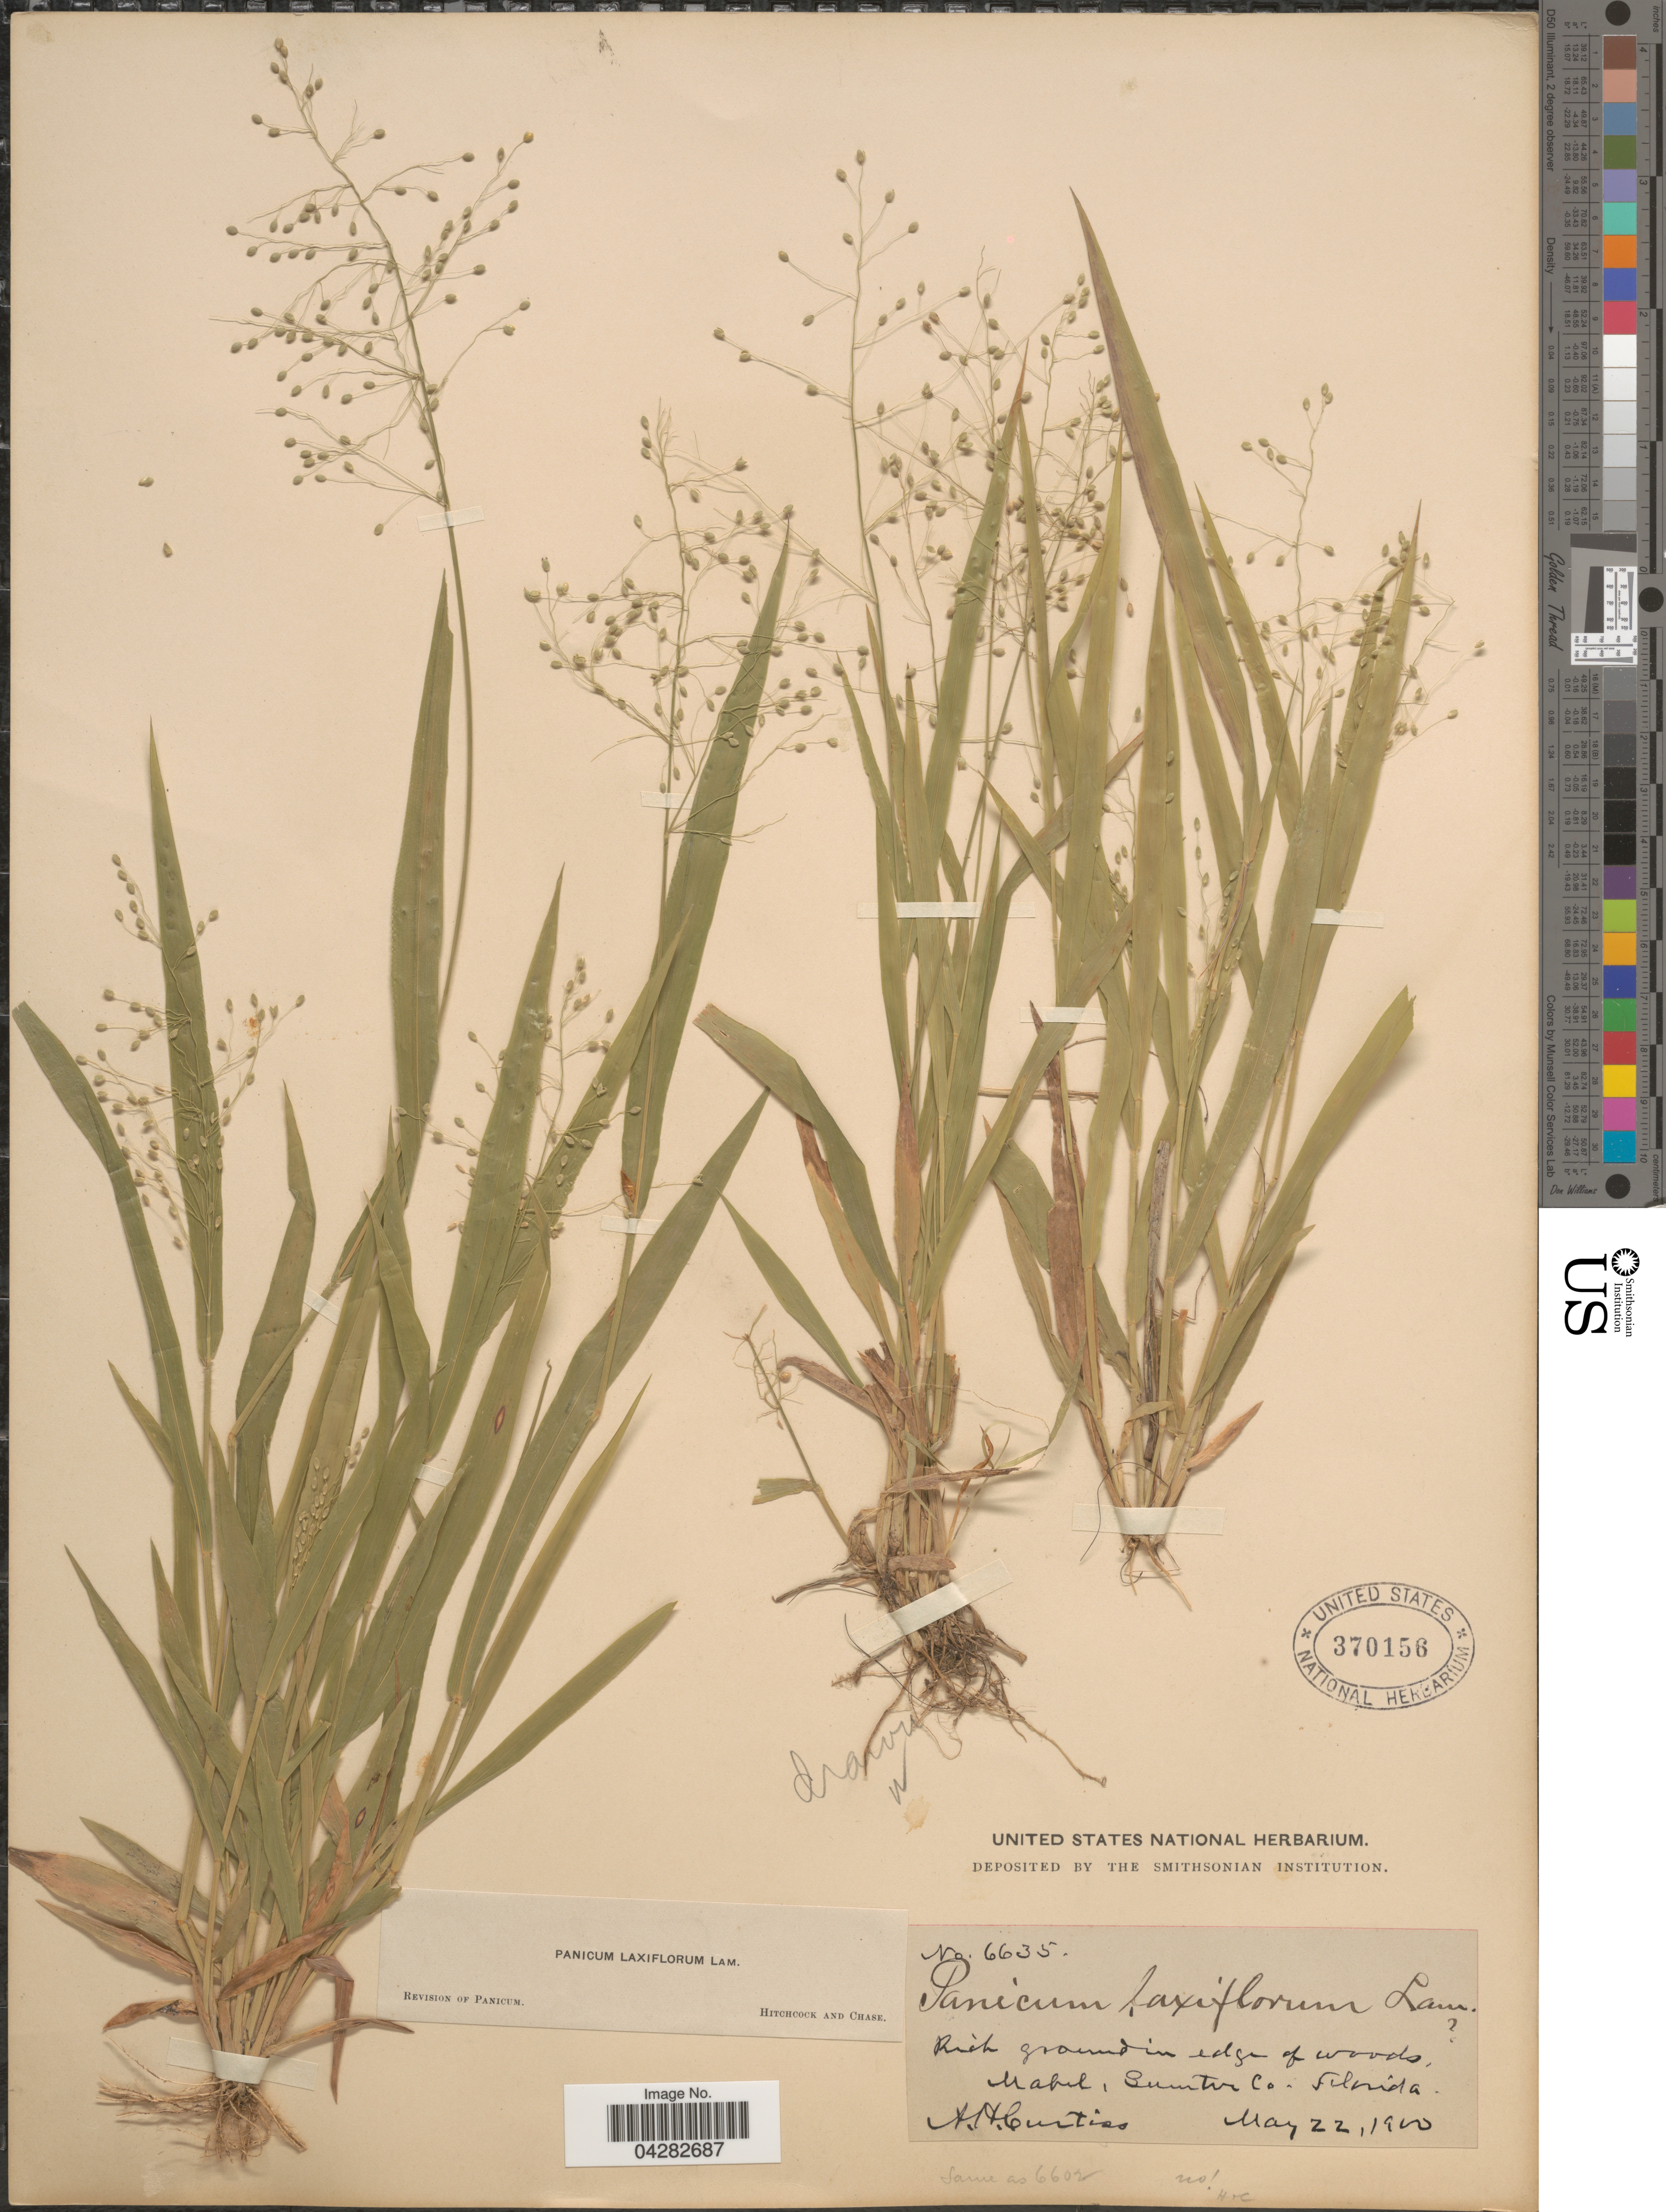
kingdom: Plantae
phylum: Tracheophyta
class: Liliopsida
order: Poales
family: Poaceae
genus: Dichanthelium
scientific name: Dichanthelium laxiflorum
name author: (Lam.) Gould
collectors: A. H. Curtiss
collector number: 6635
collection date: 1910-05-22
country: United States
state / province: Florida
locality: Mabel, Sumter Co.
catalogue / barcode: US 370156